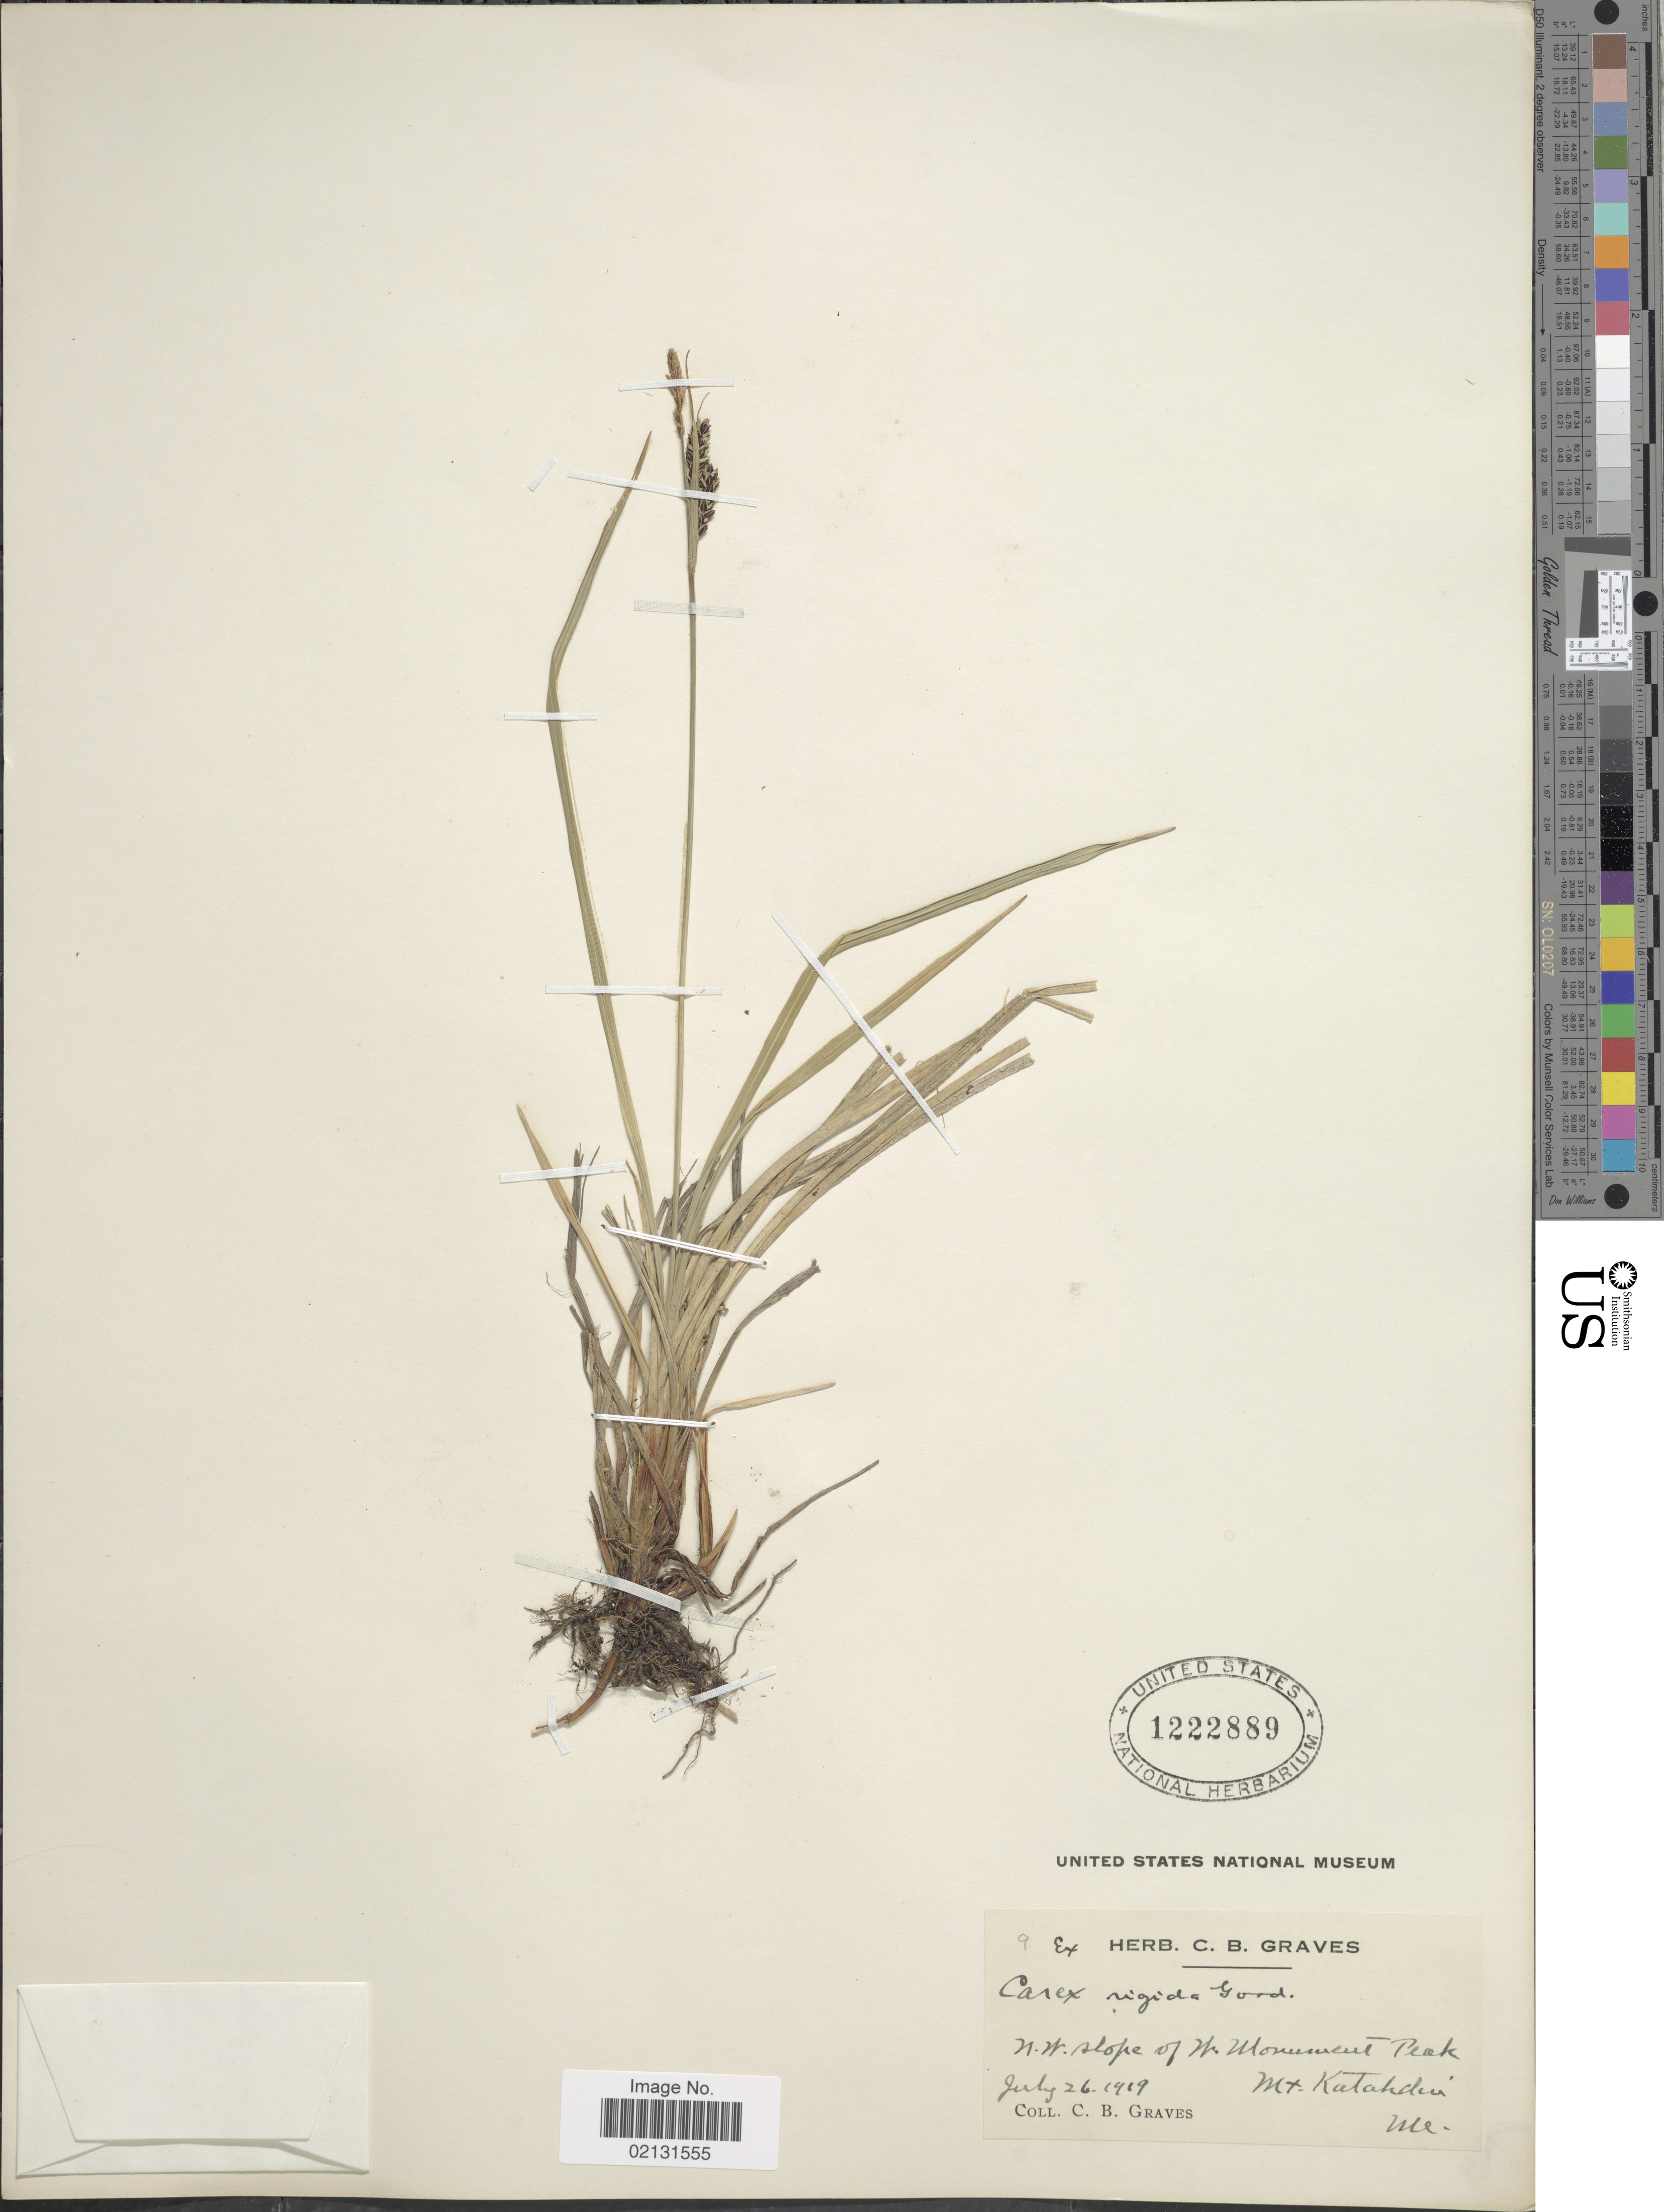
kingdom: Plantae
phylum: Tracheophyta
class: Liliopsida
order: Poales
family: Cyperaceae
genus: Carex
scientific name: Carex bigelowii subsp. bigelowii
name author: Torr. ex Schwein.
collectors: C. Graves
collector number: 9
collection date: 1919-07-26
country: United States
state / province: Maine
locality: N.W. slope of W. Monument Peak, Mt. Katahdin.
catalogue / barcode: US 1222889